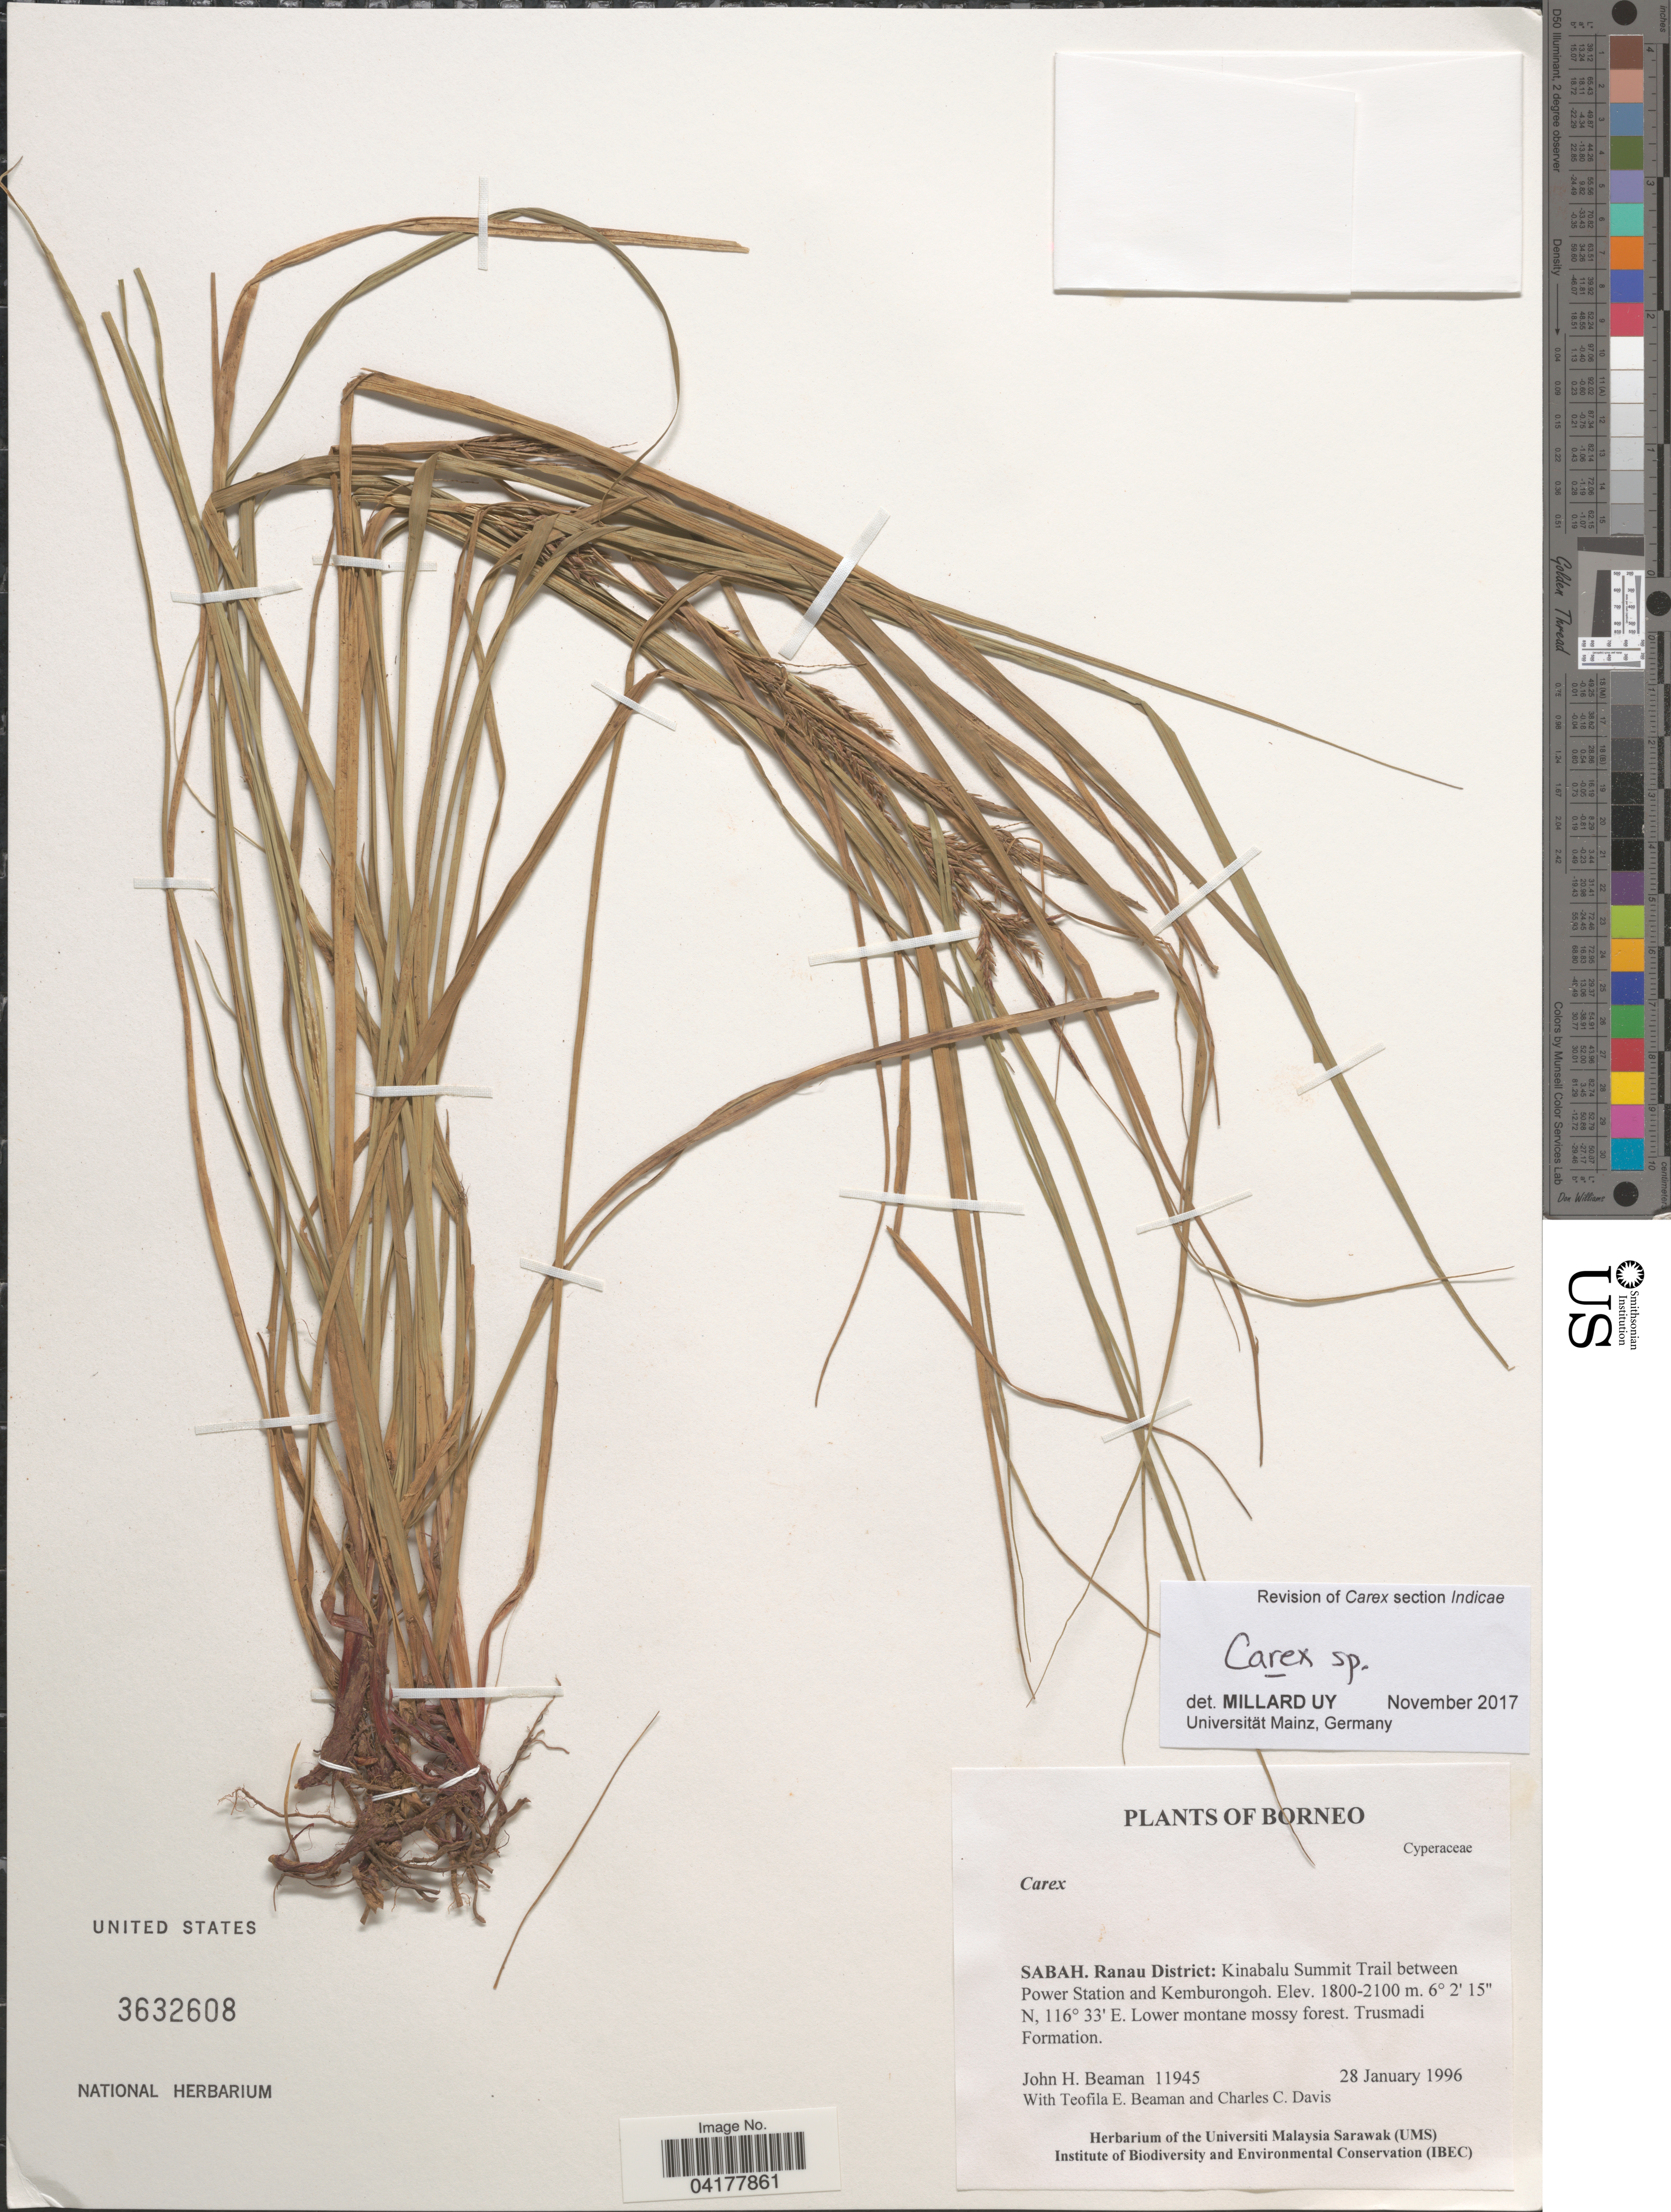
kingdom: Plantae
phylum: Tracheophyta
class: Liliopsida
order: Poales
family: Cyperaceae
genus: Carex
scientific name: Carex sp.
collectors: J. H. Beaman, T. E. Beaman & C. Davis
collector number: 11945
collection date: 1996-01-28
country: Malaysia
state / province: Sabah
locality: Borneo. Ranau District: Kinabalu Summit Trail between Power Station and Kemburongoh.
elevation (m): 1800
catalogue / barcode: US 3632608